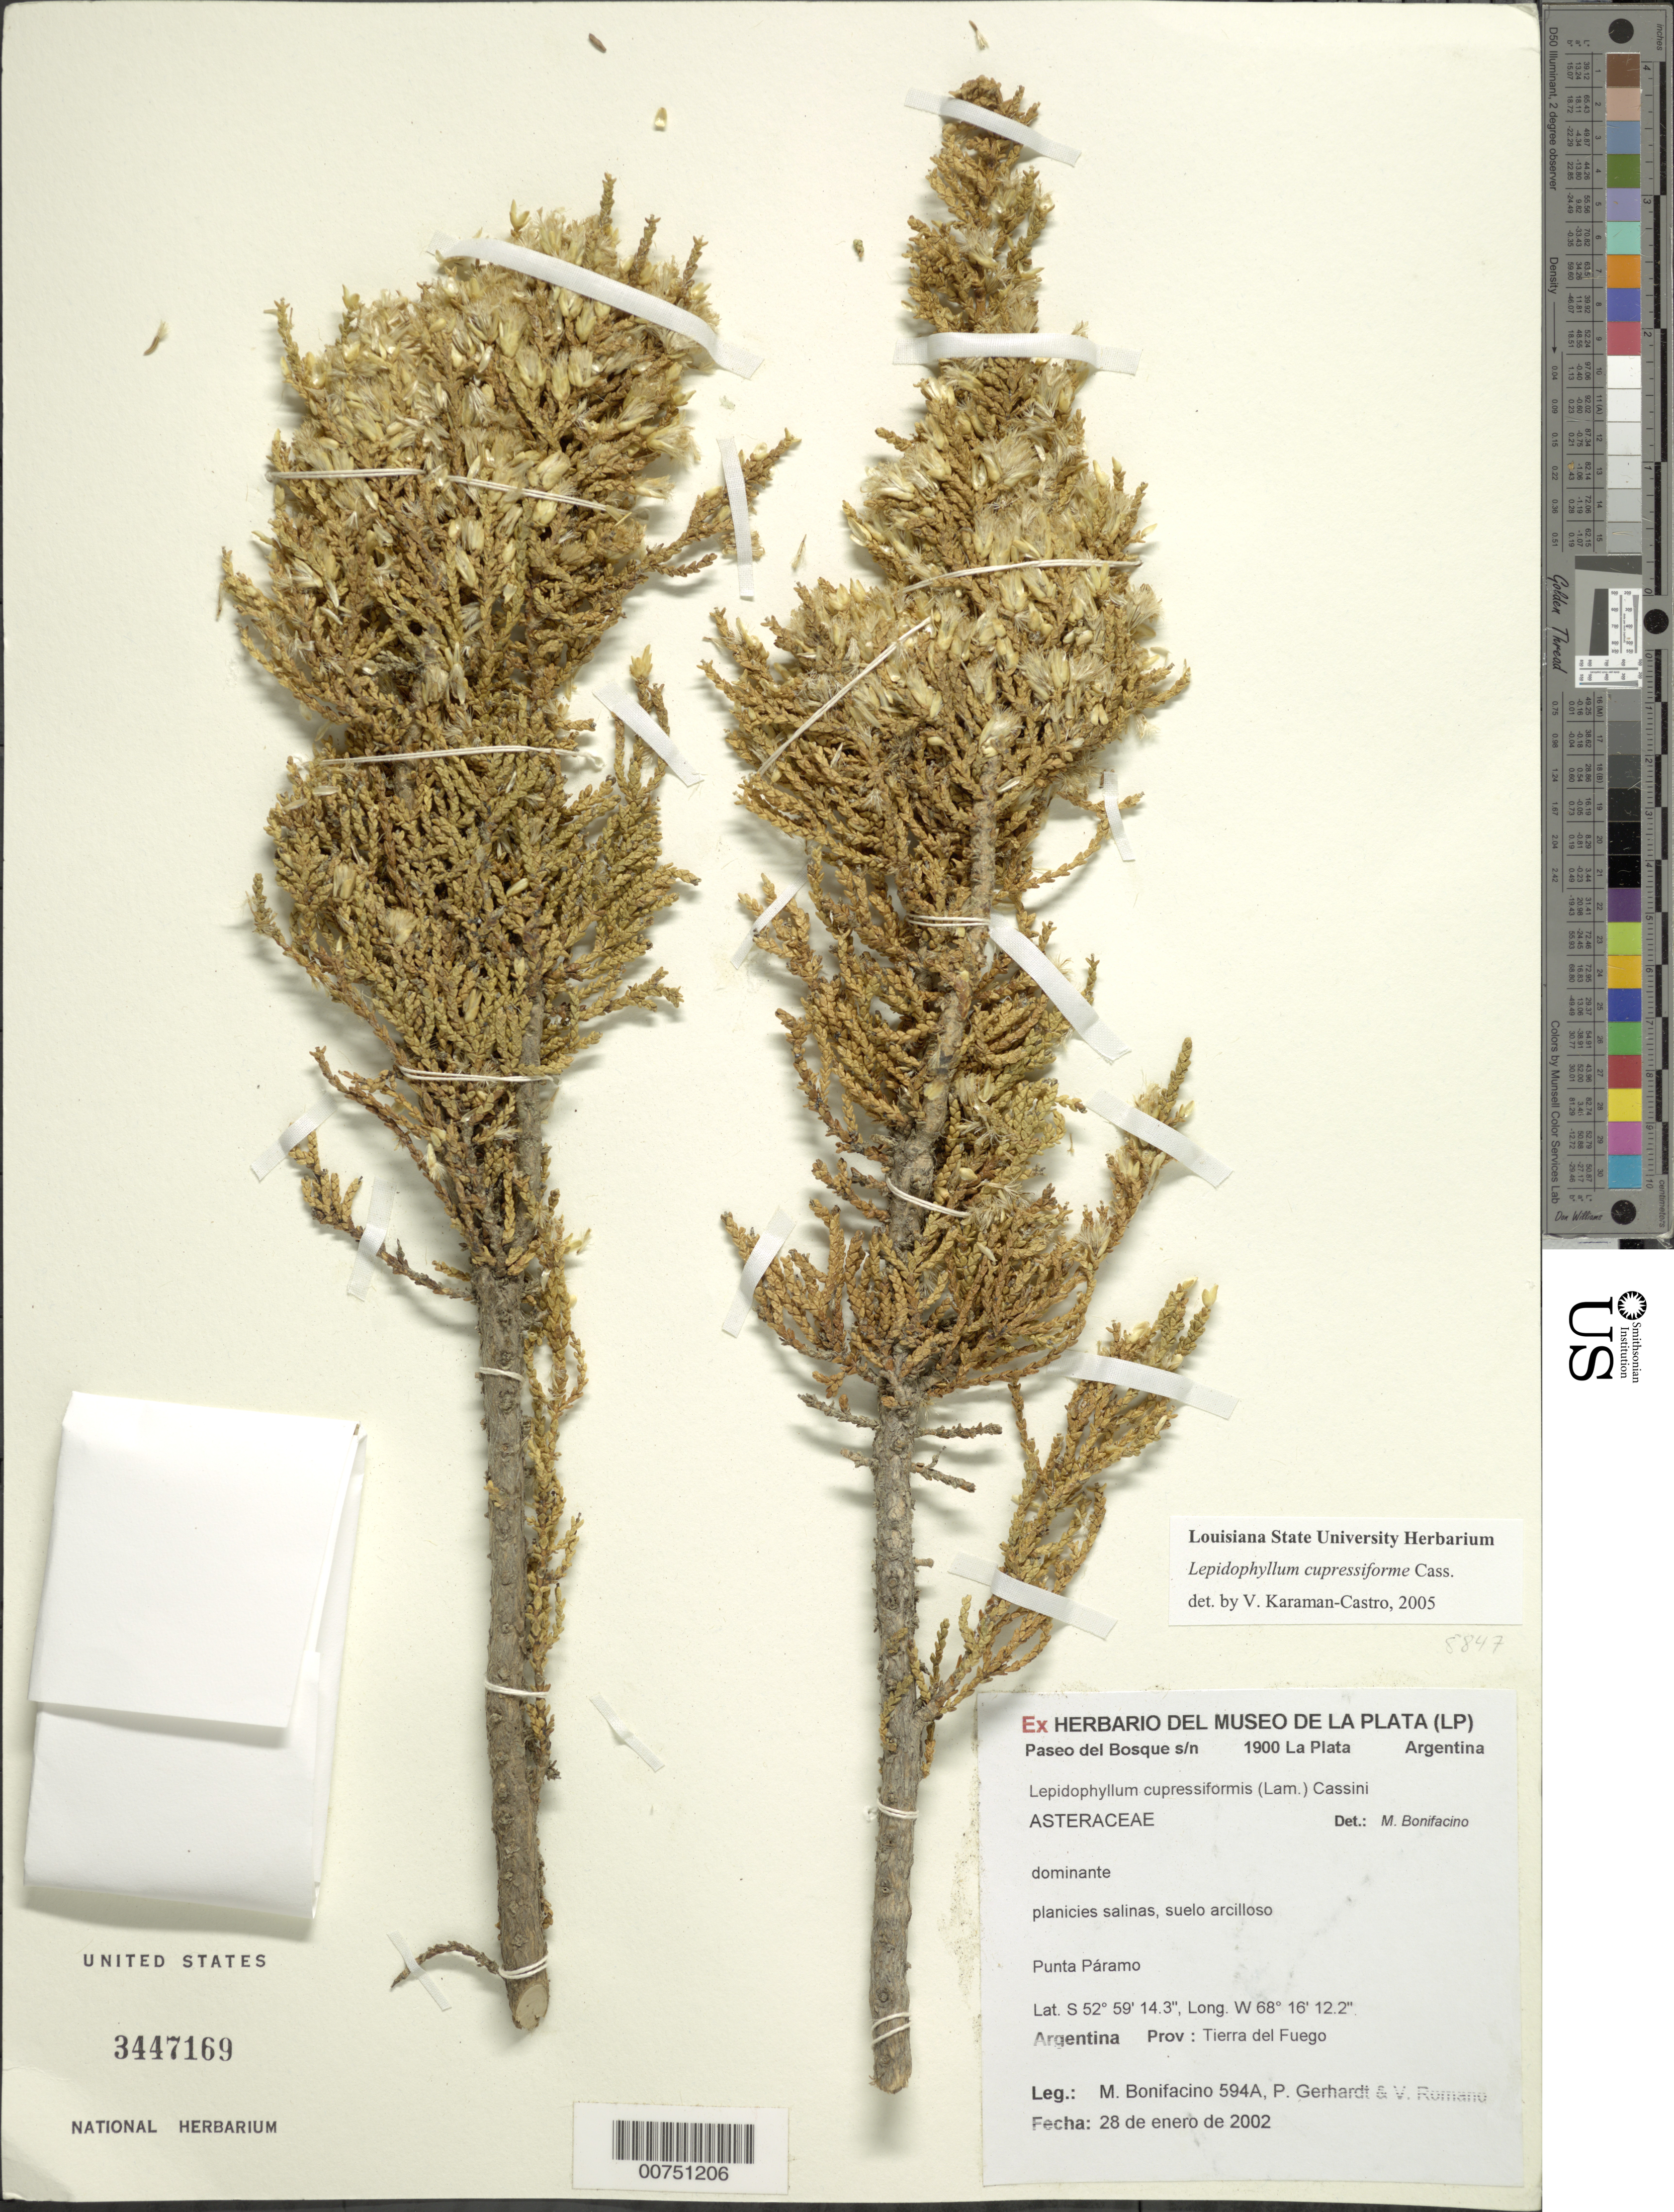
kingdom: Plantae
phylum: Tracheophyta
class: Magnoliopsida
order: Asterales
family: Asteraceae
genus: Lepidophyllum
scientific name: Lepidophyllum cupressiforme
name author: (Lam.) Cass.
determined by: Bonifacino, José Mauricio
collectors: M. Bonifacino, P. Gerhardt & V. Romano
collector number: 0594A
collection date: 2002-01-28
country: Argentina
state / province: Tierra del Fuego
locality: Punta Paramo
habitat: Planicies salinas, suelo arcilloso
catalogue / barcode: US 3447169